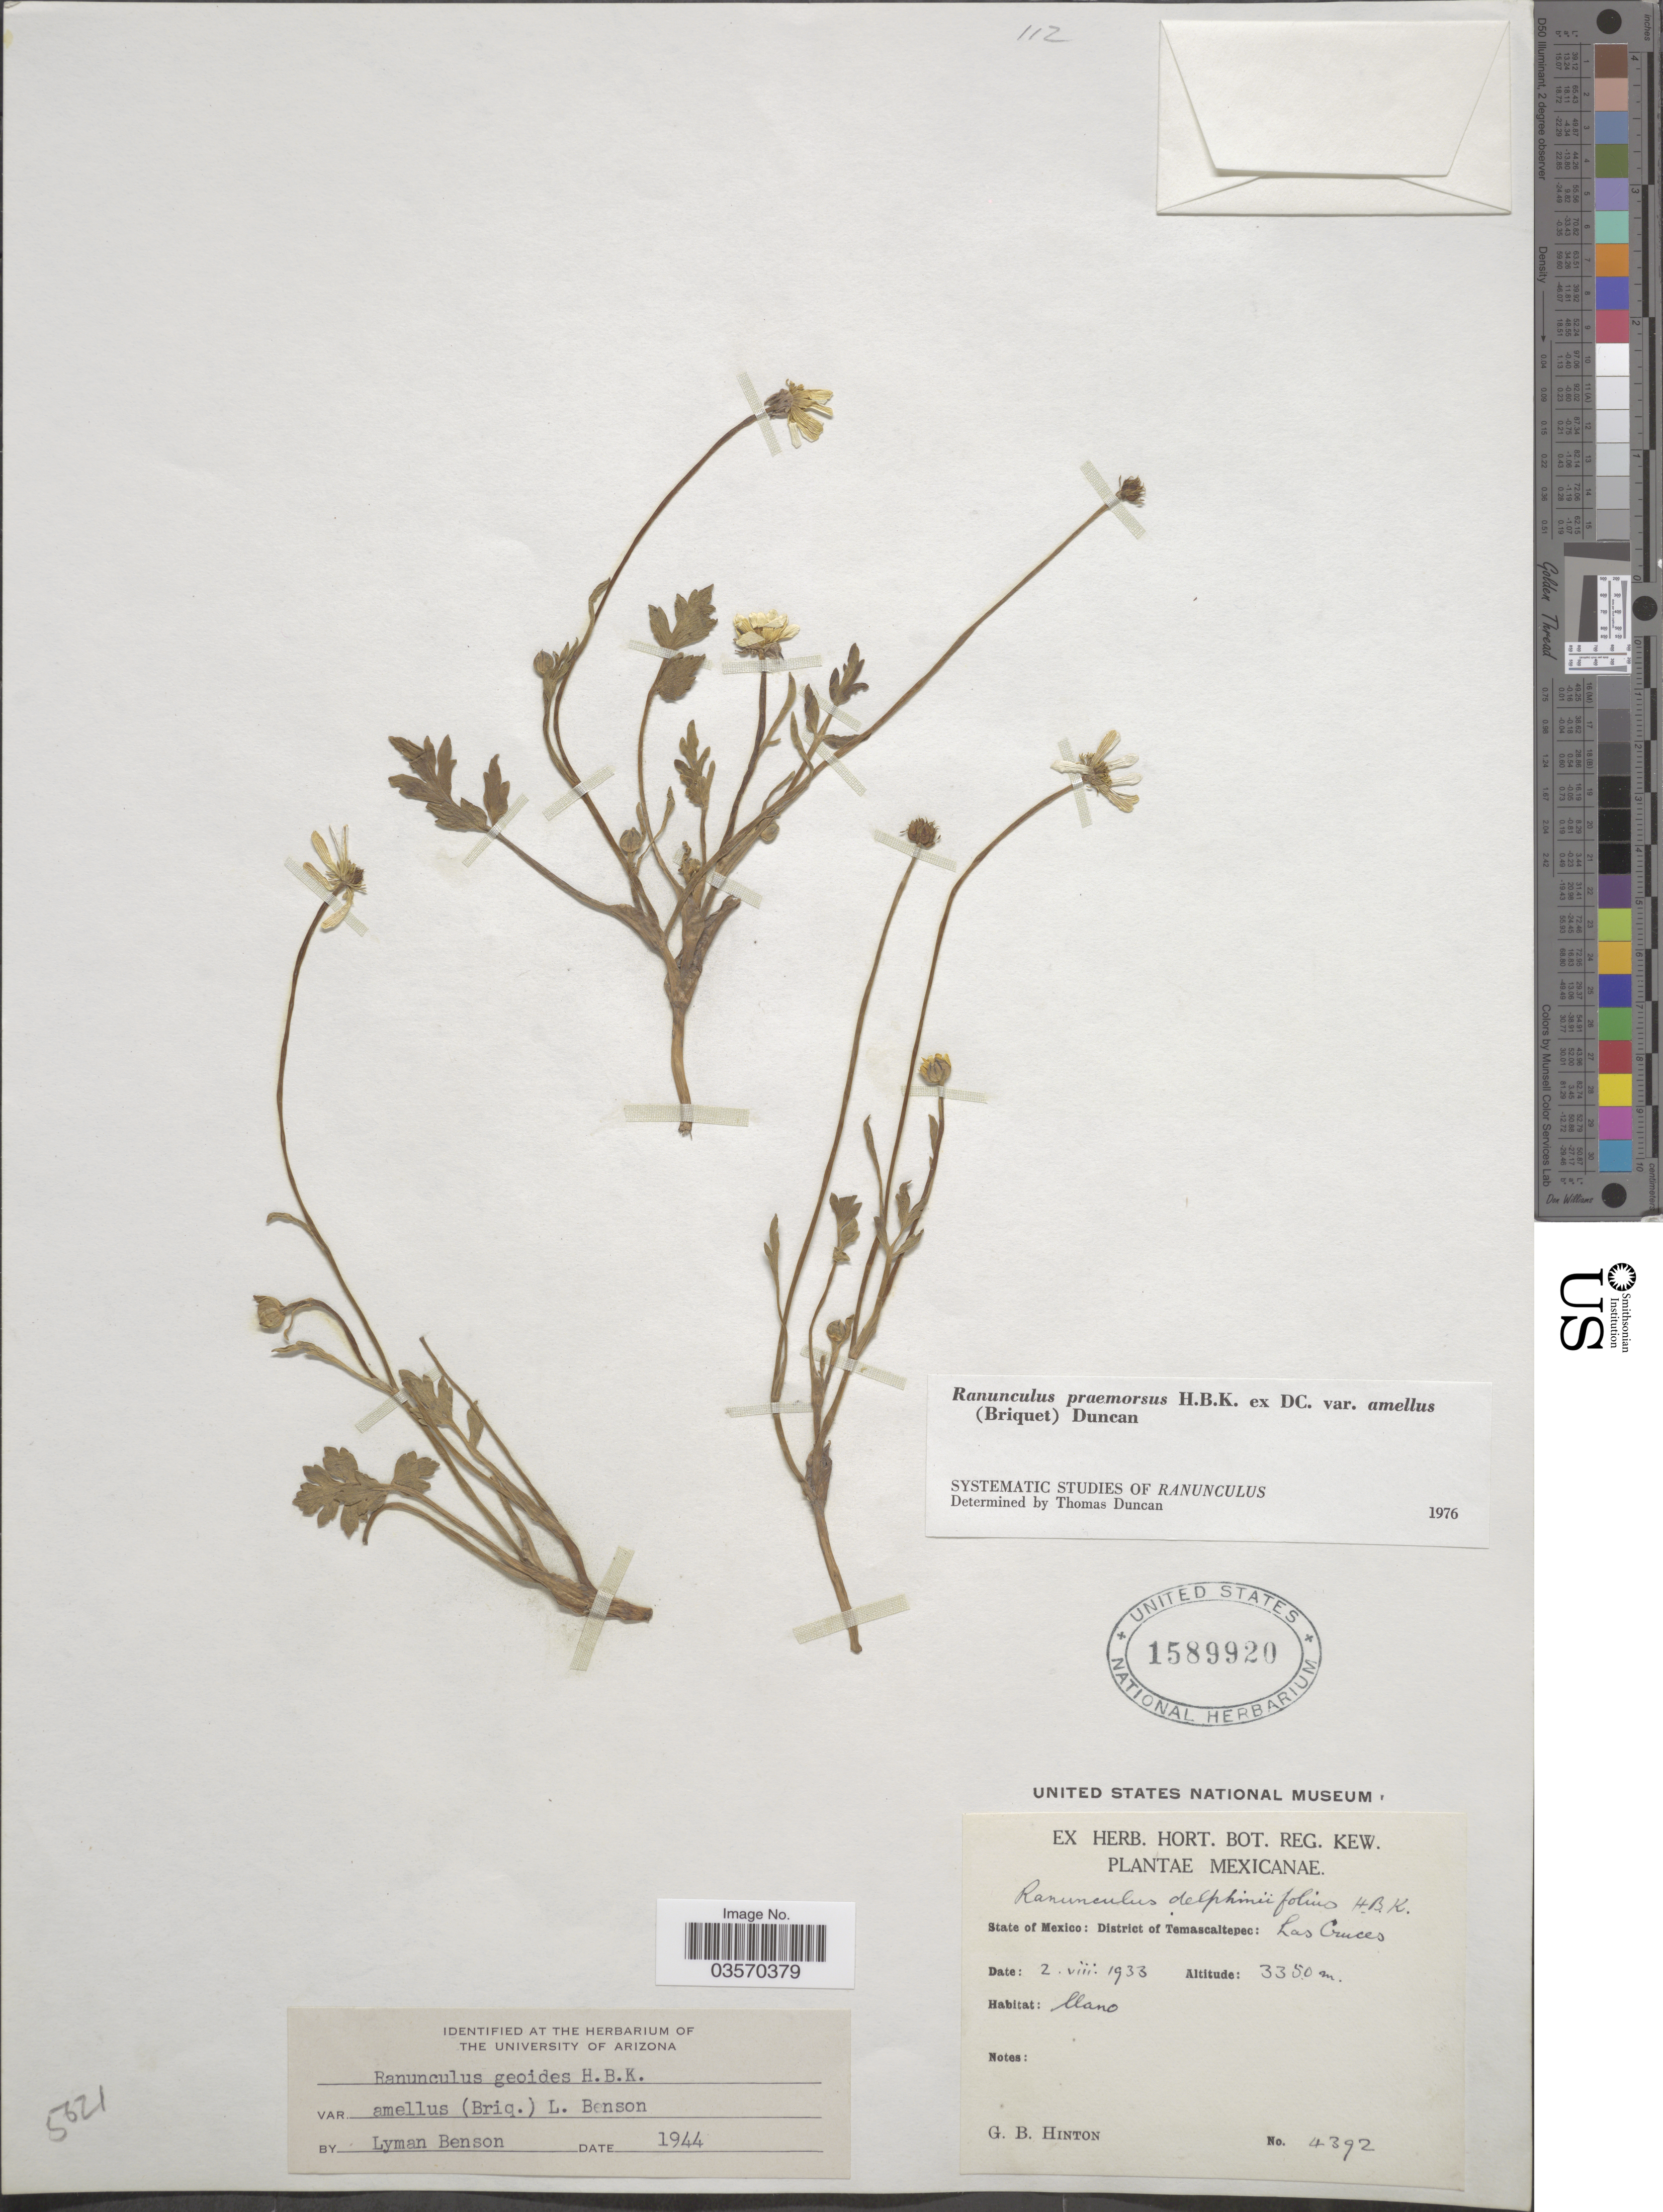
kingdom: Plantae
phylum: Tracheophyta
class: Magnoliopsida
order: Ranunculales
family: Ranunculaceae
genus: Ranunculus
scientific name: Ranunculus praemorsus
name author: Kunth ex DC.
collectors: G. B. Hinton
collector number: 4392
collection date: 1933-08-02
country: Mexico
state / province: México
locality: District of Temascaltepec: Las Cruces.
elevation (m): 3350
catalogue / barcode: US 1589920